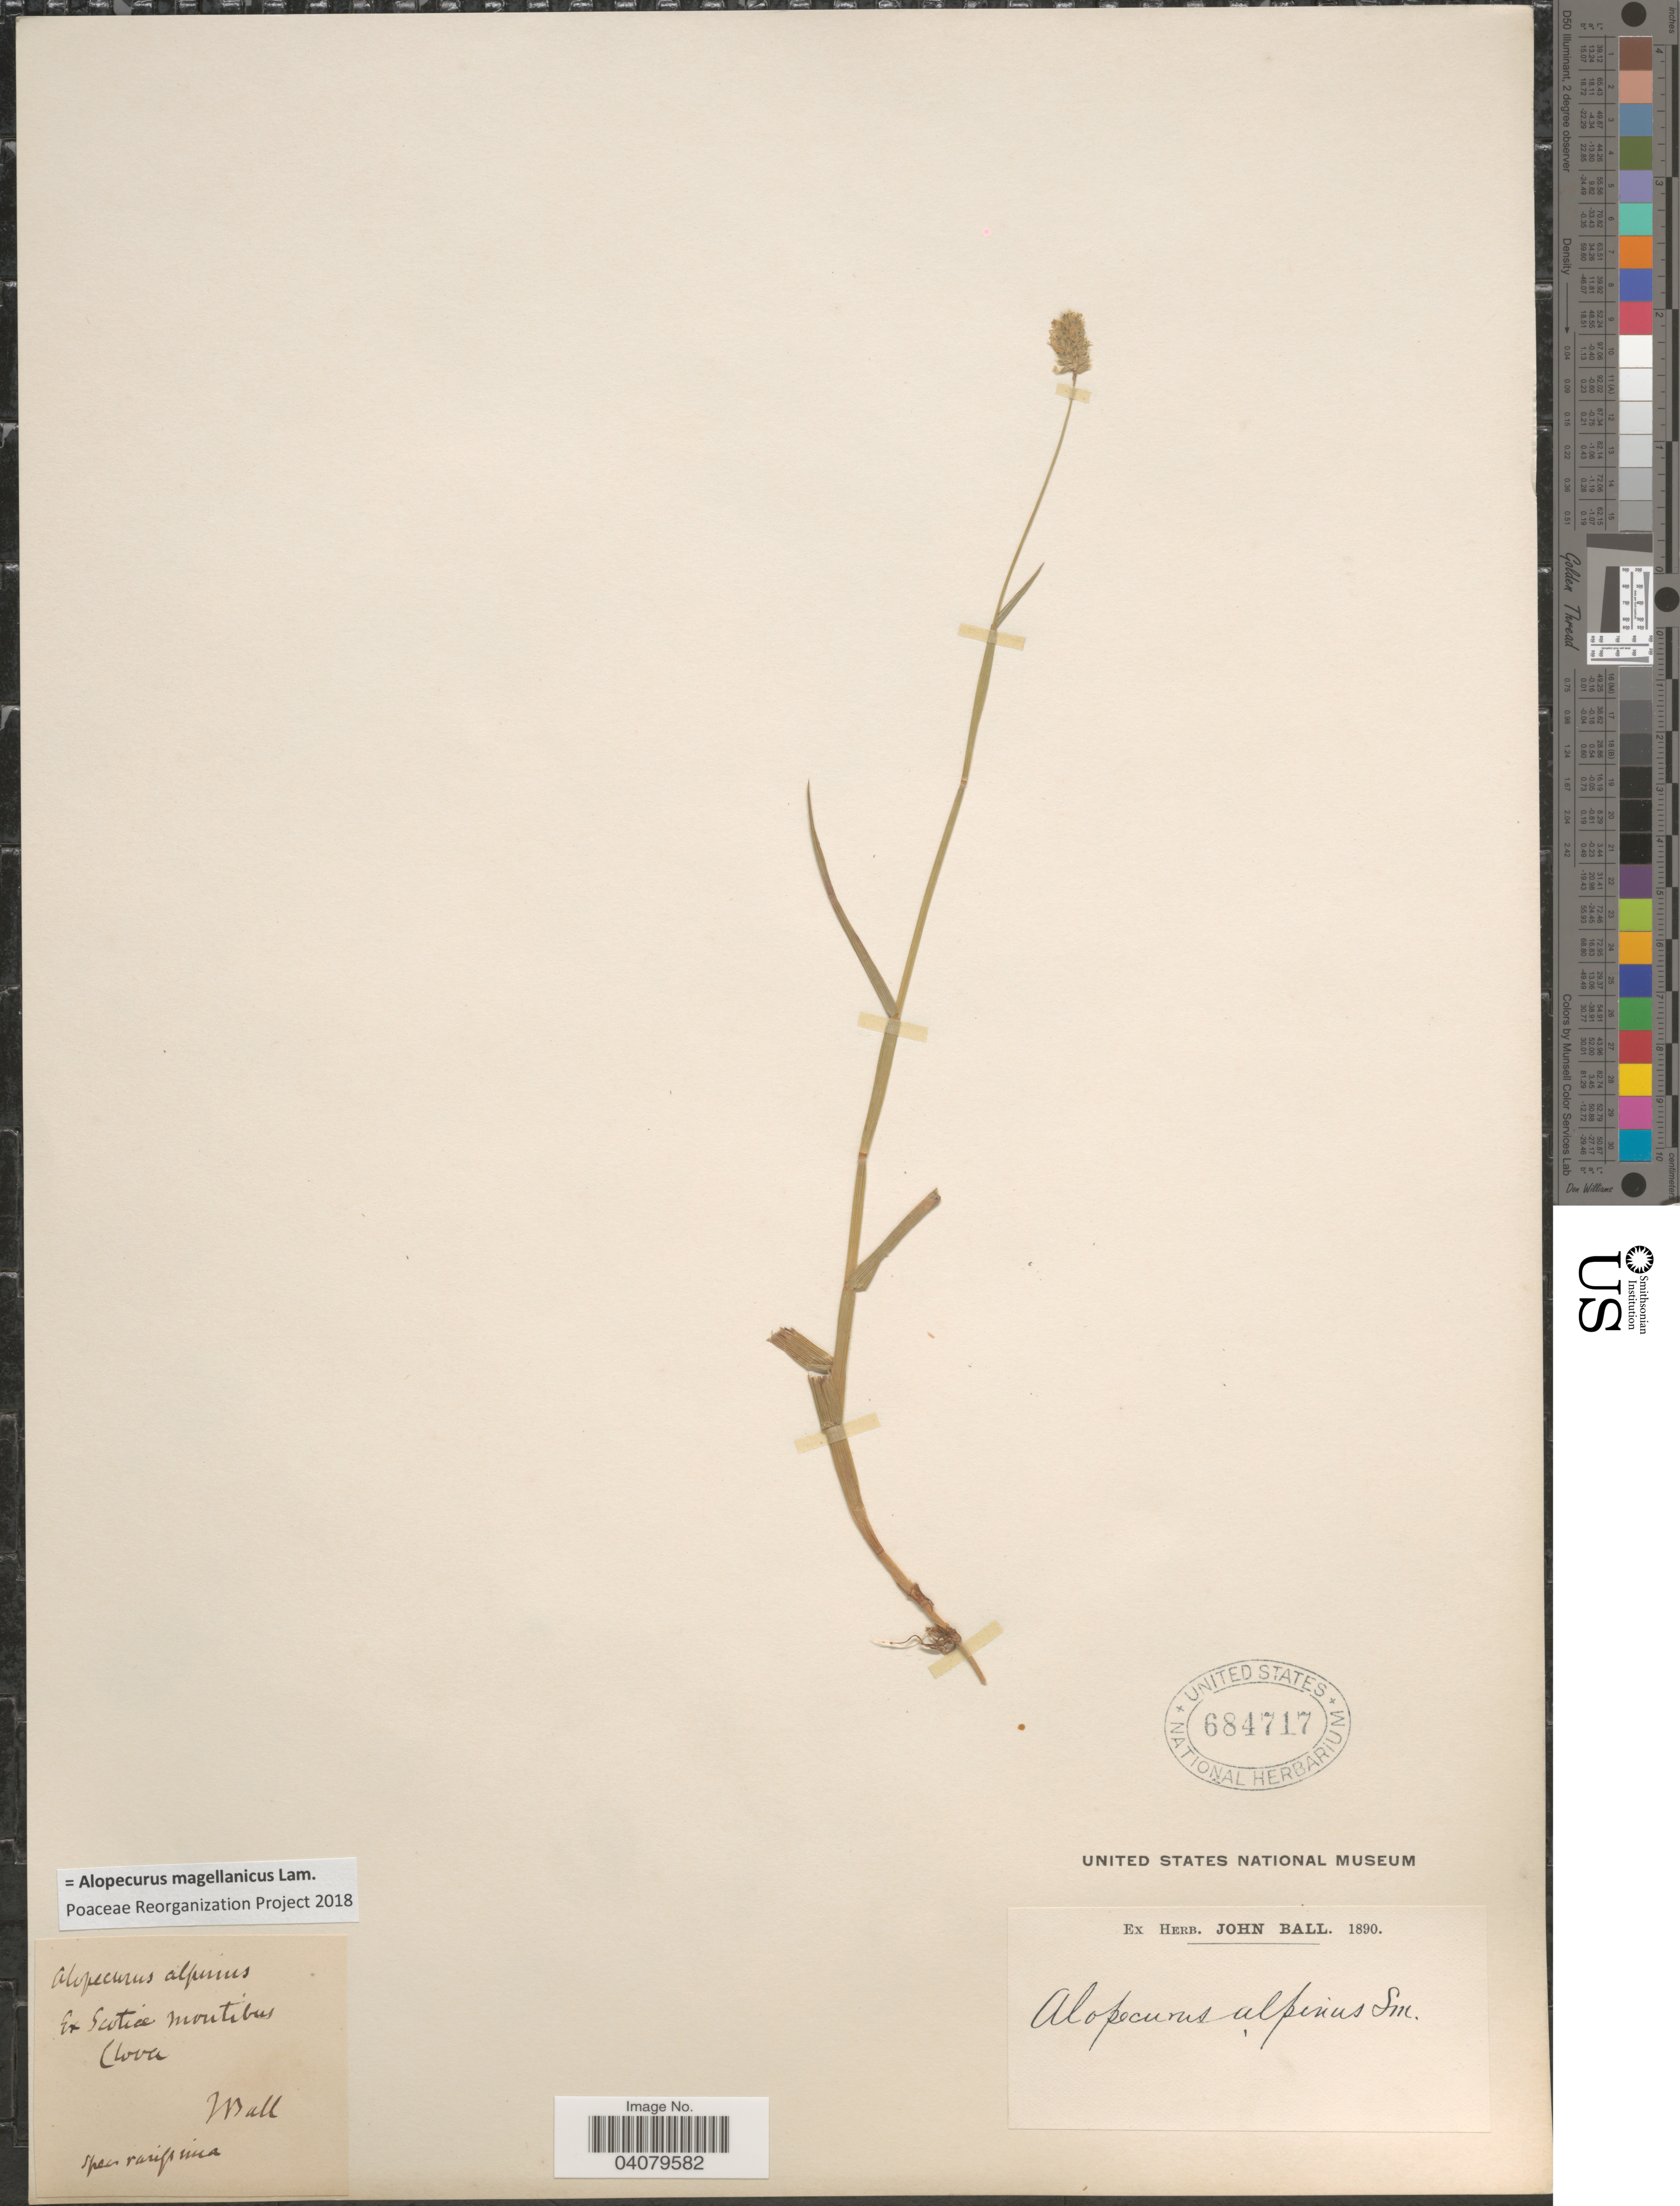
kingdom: Plantae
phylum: Tracheophyta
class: Liliopsida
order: Poales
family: Poaceae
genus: Alopecurus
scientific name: Alopecurus magellanicus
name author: Lam.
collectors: J. Ball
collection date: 1890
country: United Kingdom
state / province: Scotland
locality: Ex Scotiae montibus Clova.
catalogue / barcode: US 684717